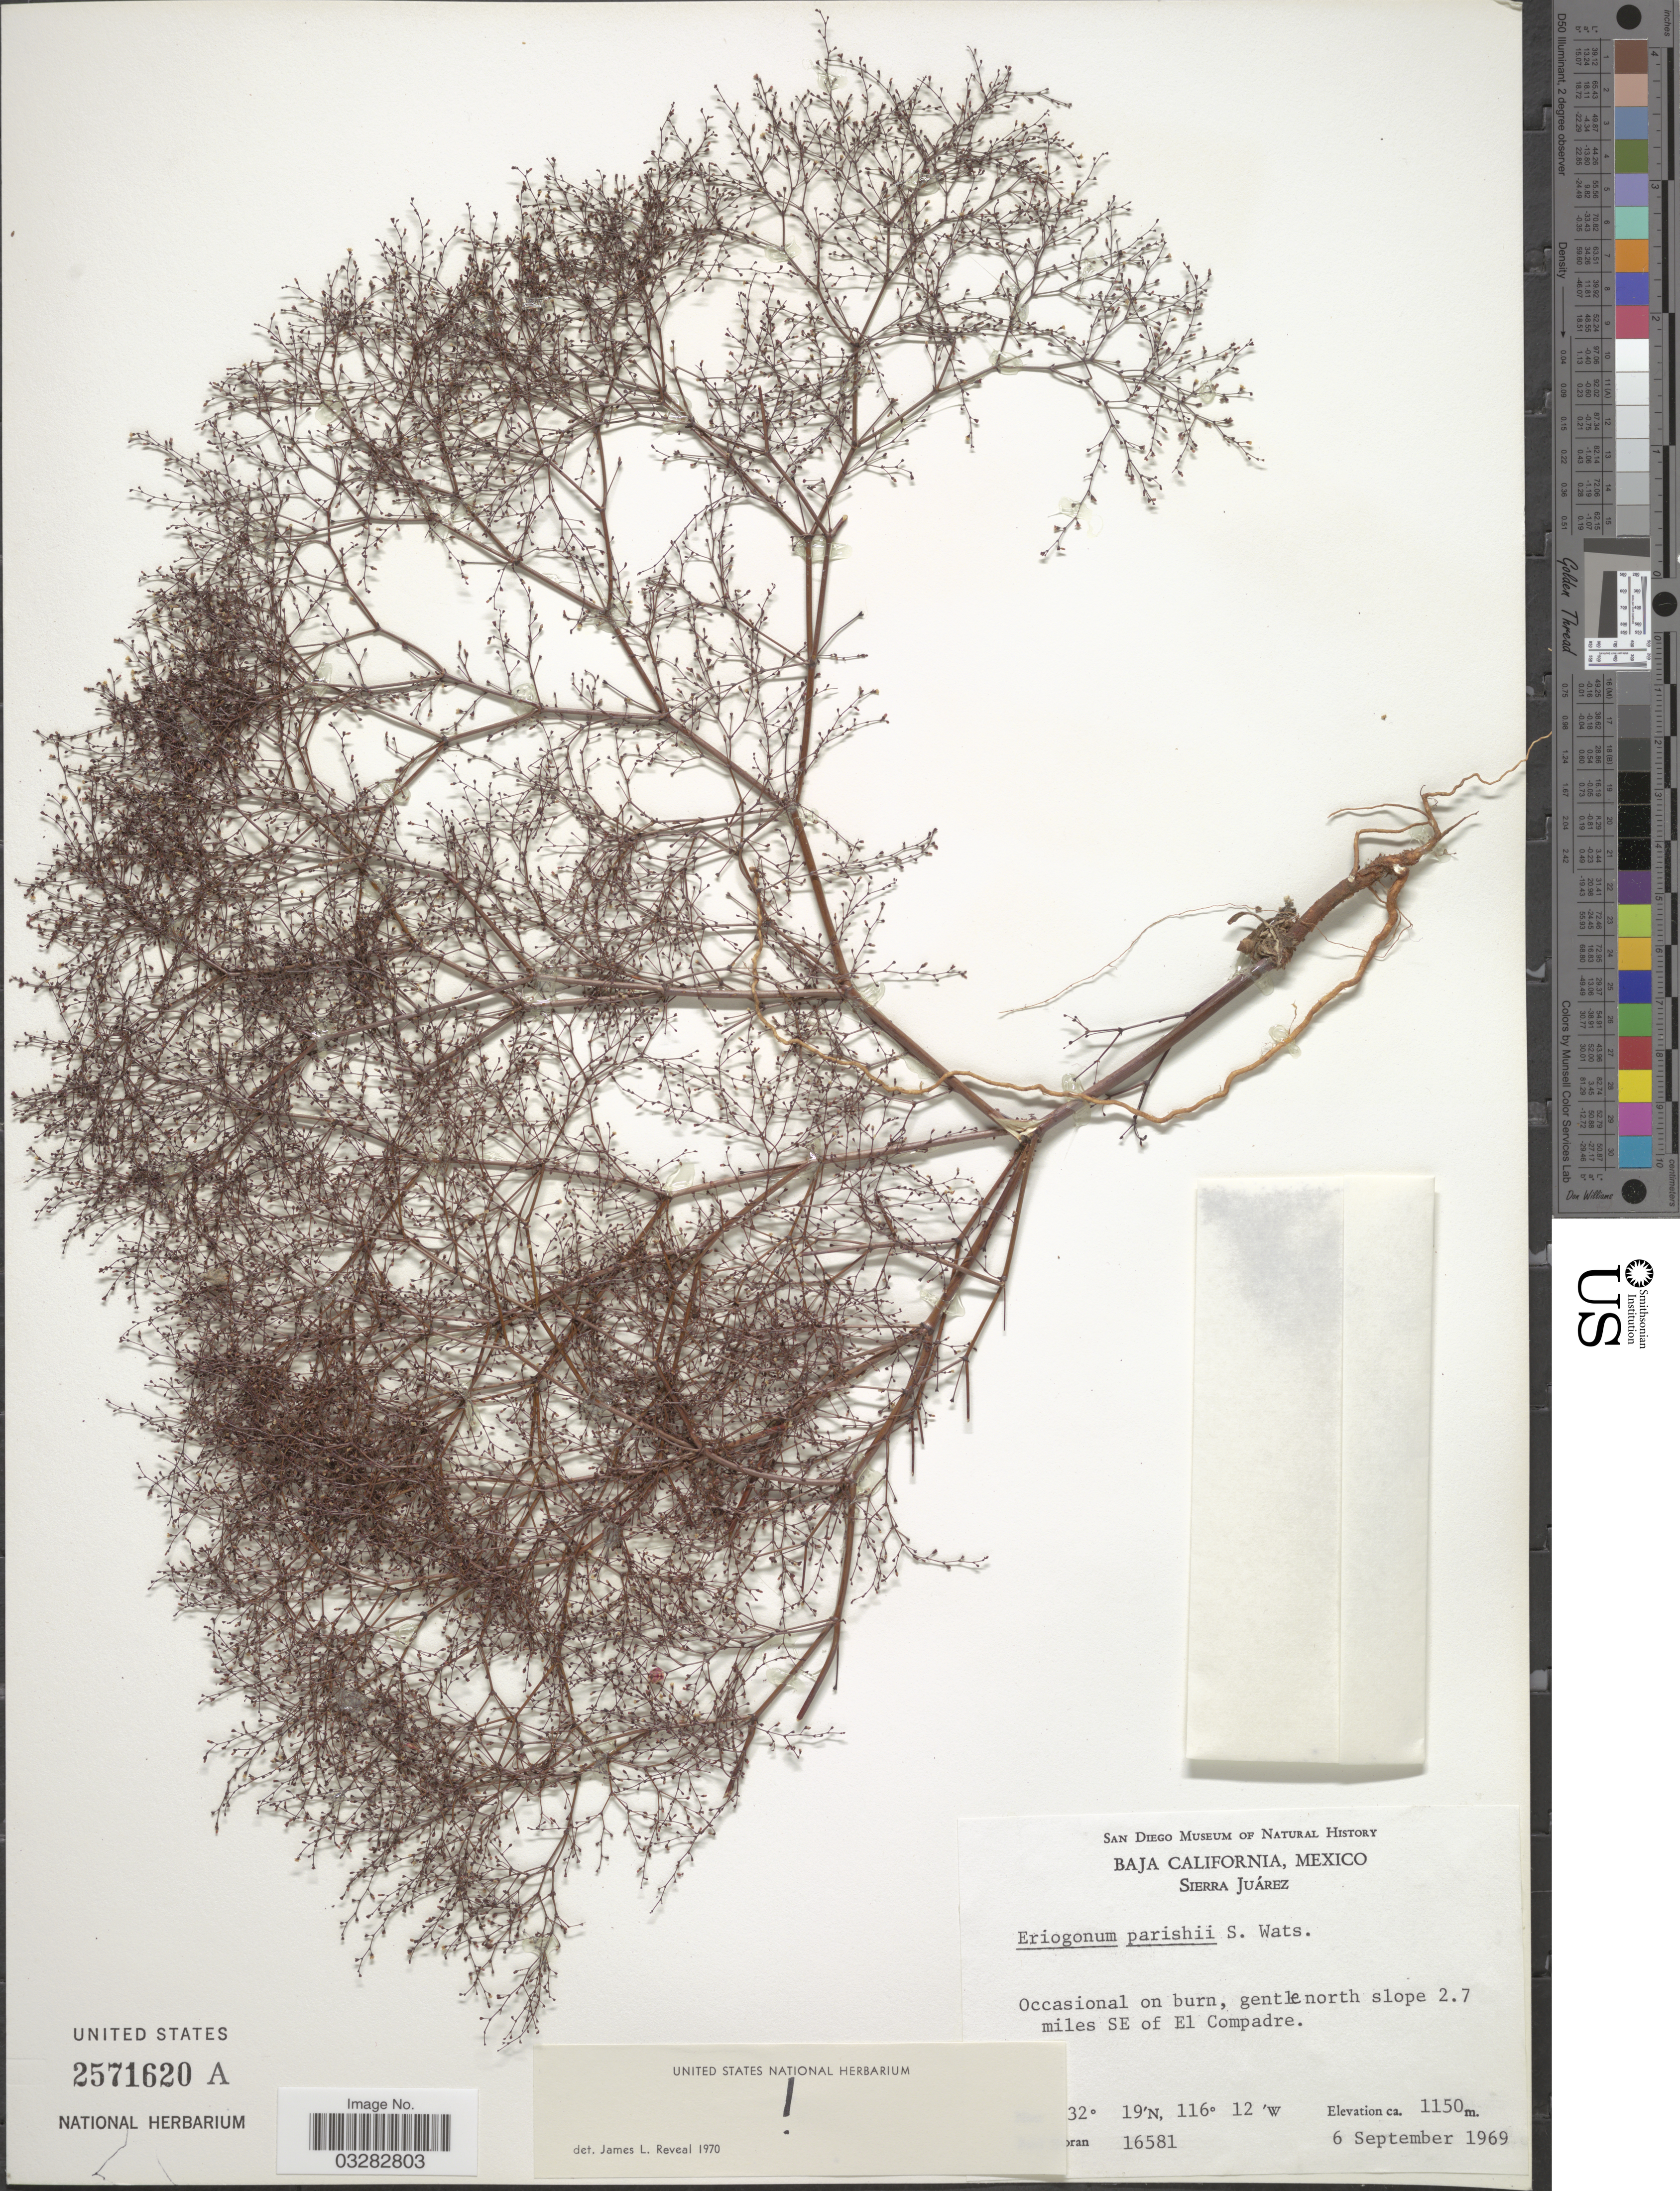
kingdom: Plantae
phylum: Tracheophyta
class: Magnoliopsida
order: Caryophyllales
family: Polygonaceae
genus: Eriogonum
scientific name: Eriogonum parishii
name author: S. Watson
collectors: R. Moran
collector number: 16581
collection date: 1969-09-06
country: Mexico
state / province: Baja California Norte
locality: Sierra Juárez. Gentle north slope 2.7 miles SE of El Compadre.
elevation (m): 1150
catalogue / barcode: US 2571620A